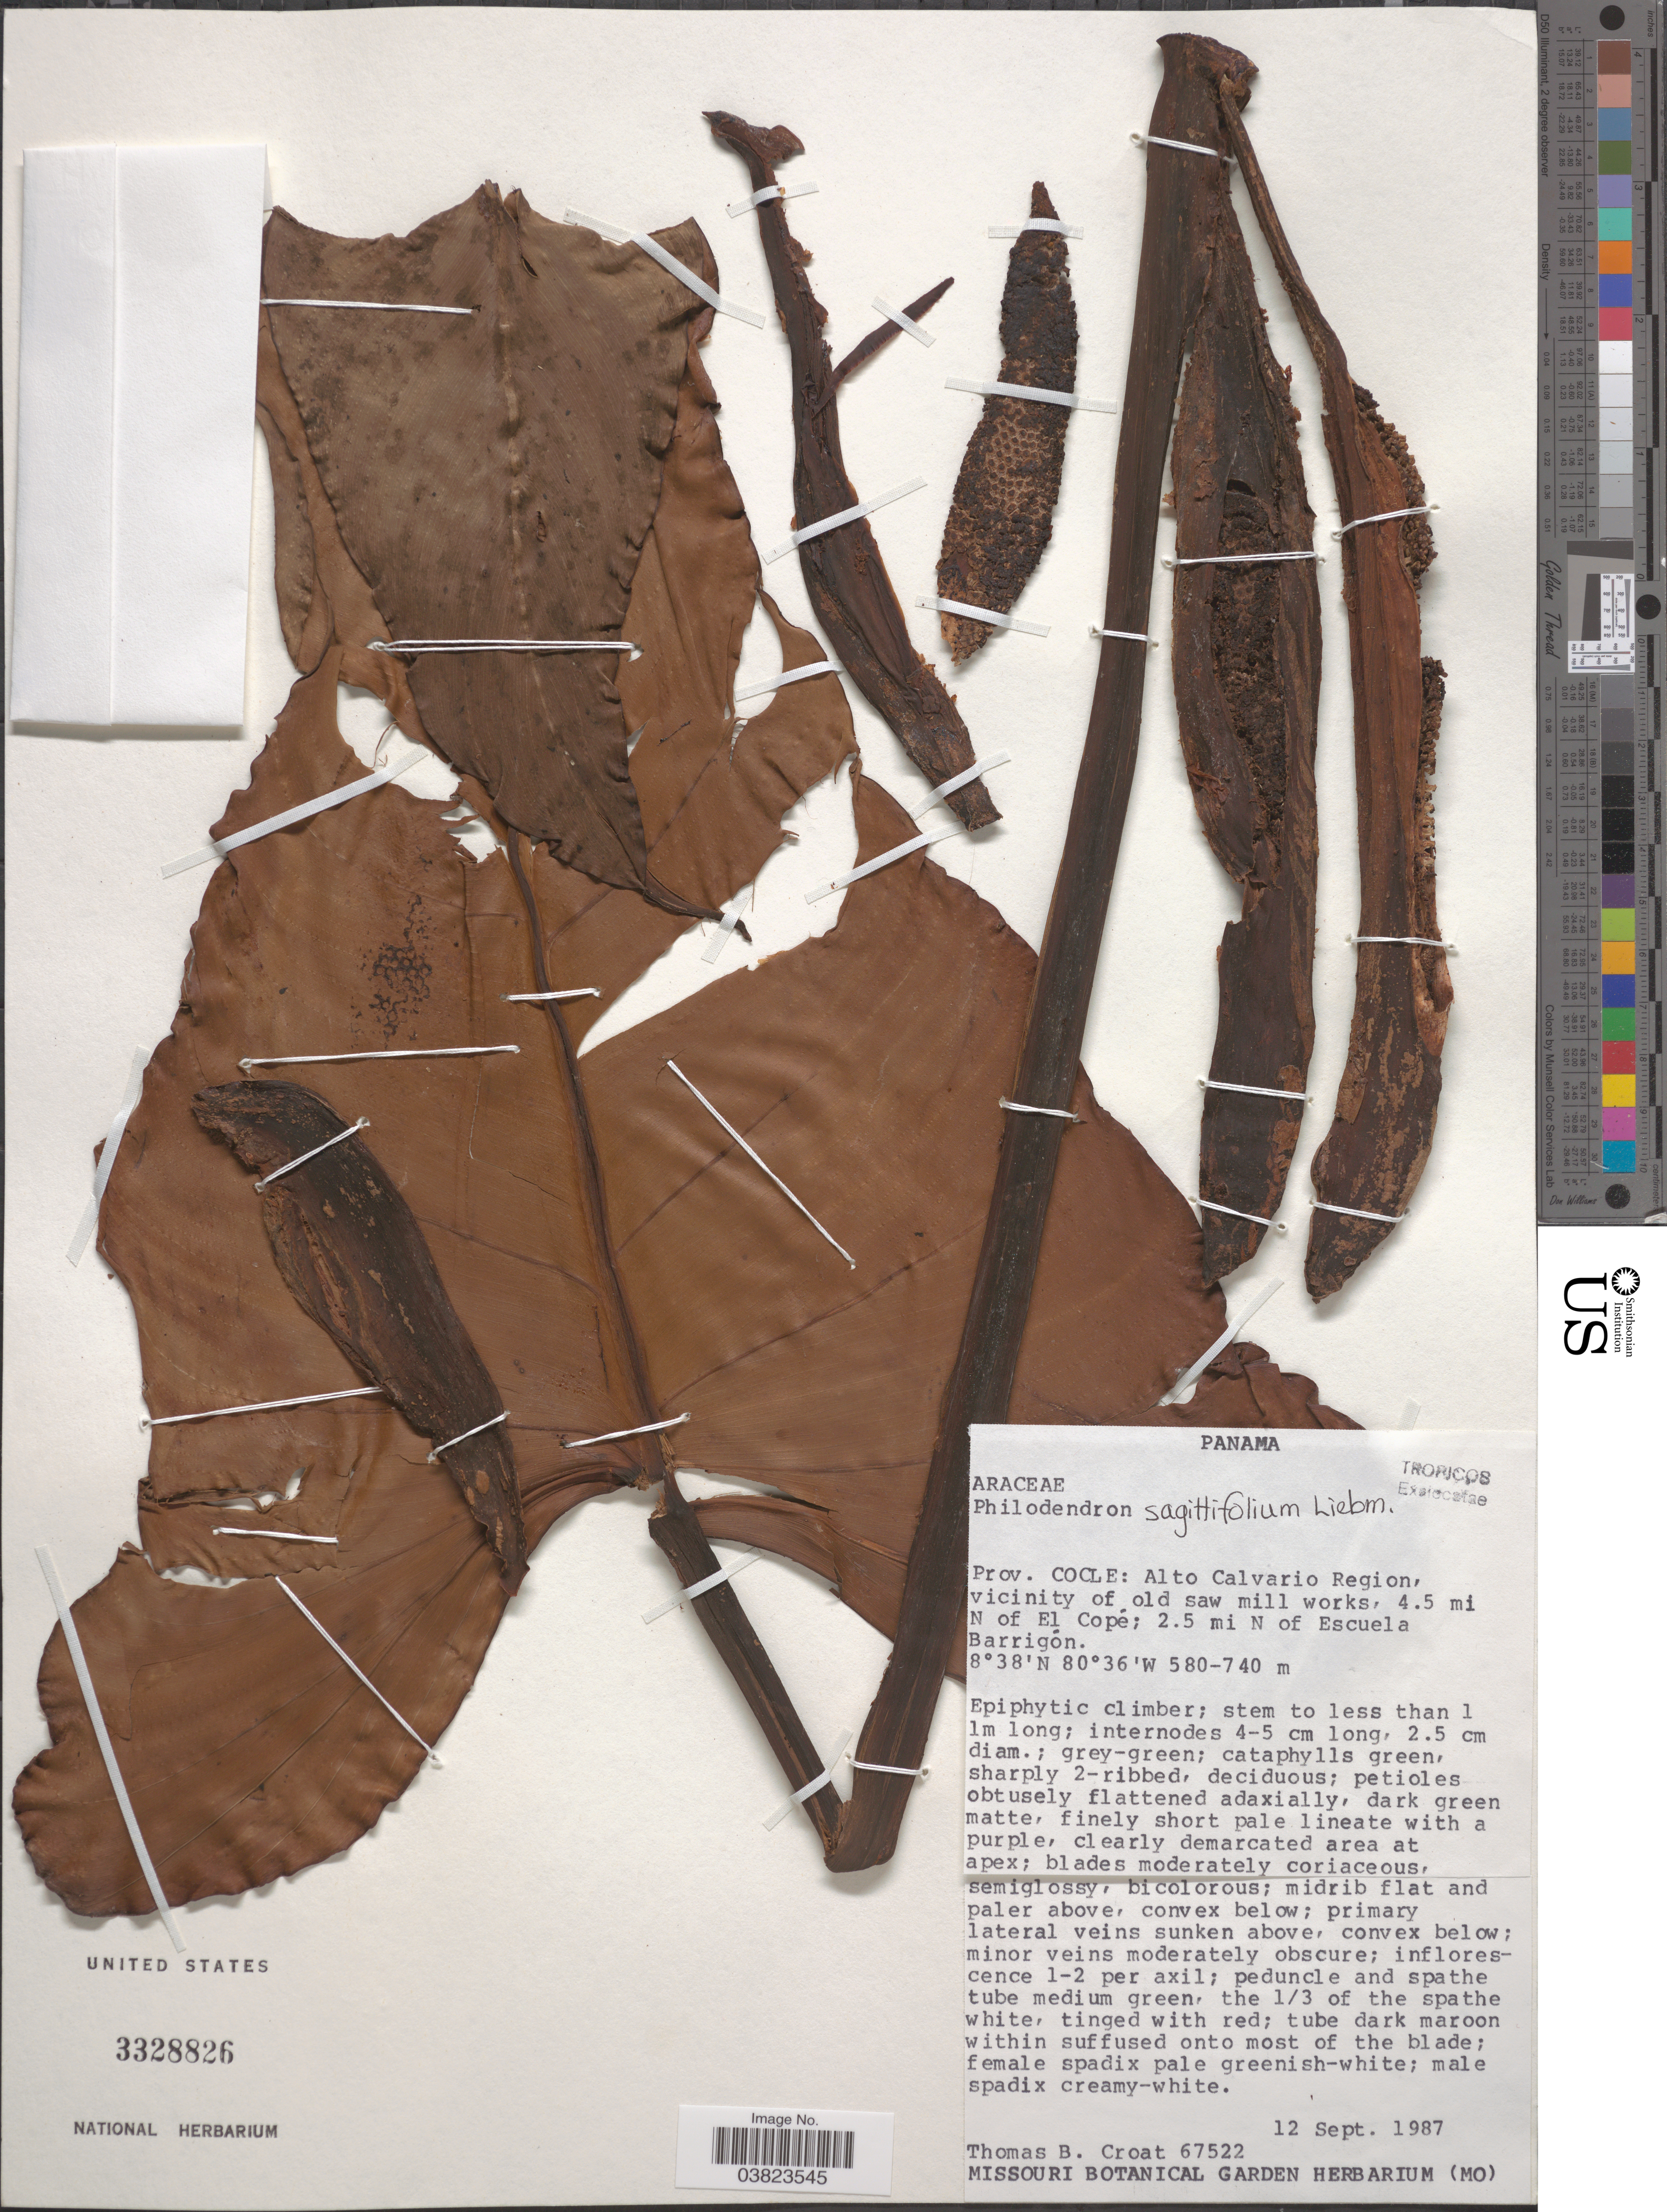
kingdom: Plantae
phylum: Tracheophyta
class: Liliopsida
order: Alismatales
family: Araceae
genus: Philodendron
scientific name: Philodendron sagittifolium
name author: Liebm.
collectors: T. B. Croat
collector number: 67522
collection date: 1987-09-12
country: Panama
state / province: Cocle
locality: Alto Calvario Region, vicinity of old saw mill works, 4.5 mi N of El Copé; 2.5 mi N of Escuela Barrigón.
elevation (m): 580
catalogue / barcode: US 3328826